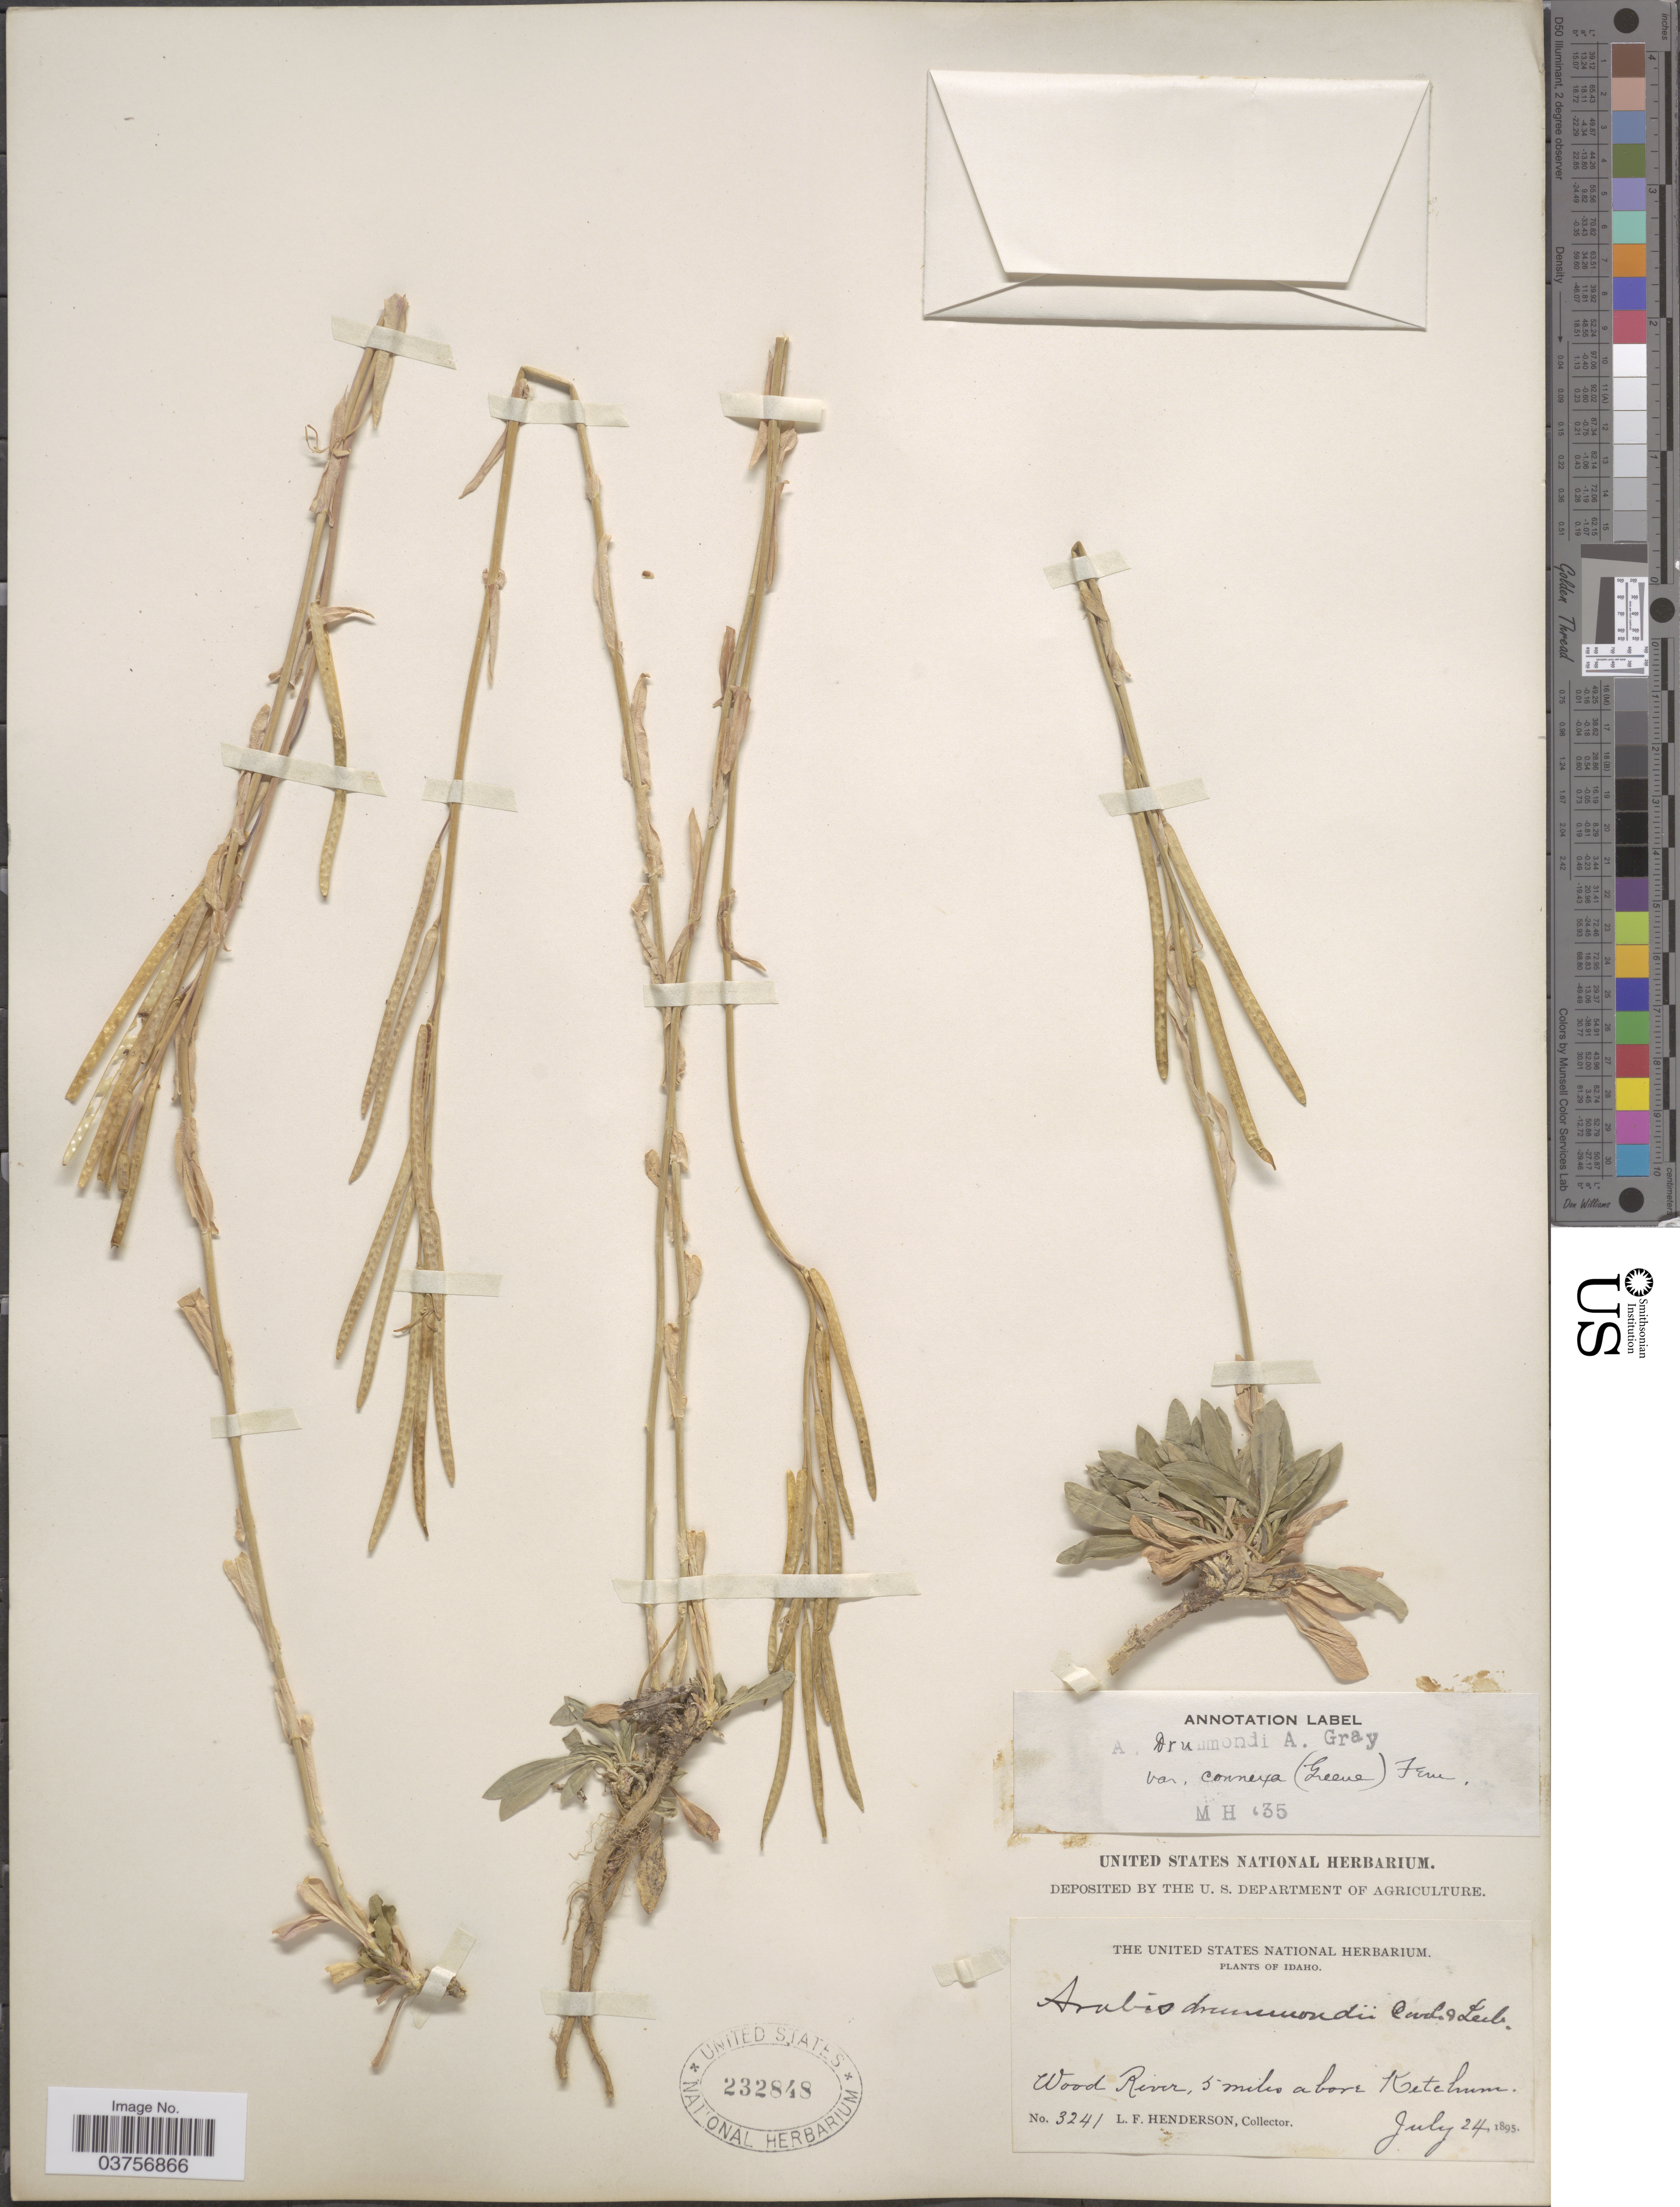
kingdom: Plantae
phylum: Tracheophyta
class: Magnoliopsida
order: Brassicales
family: Brassicaceae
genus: Arabis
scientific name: Arabis drummondii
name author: A. Gray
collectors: L. Henderson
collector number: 3241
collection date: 1895-07-24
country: United States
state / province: Idaho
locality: Wood River, 5 miles above Ketchum.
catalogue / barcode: US 232848